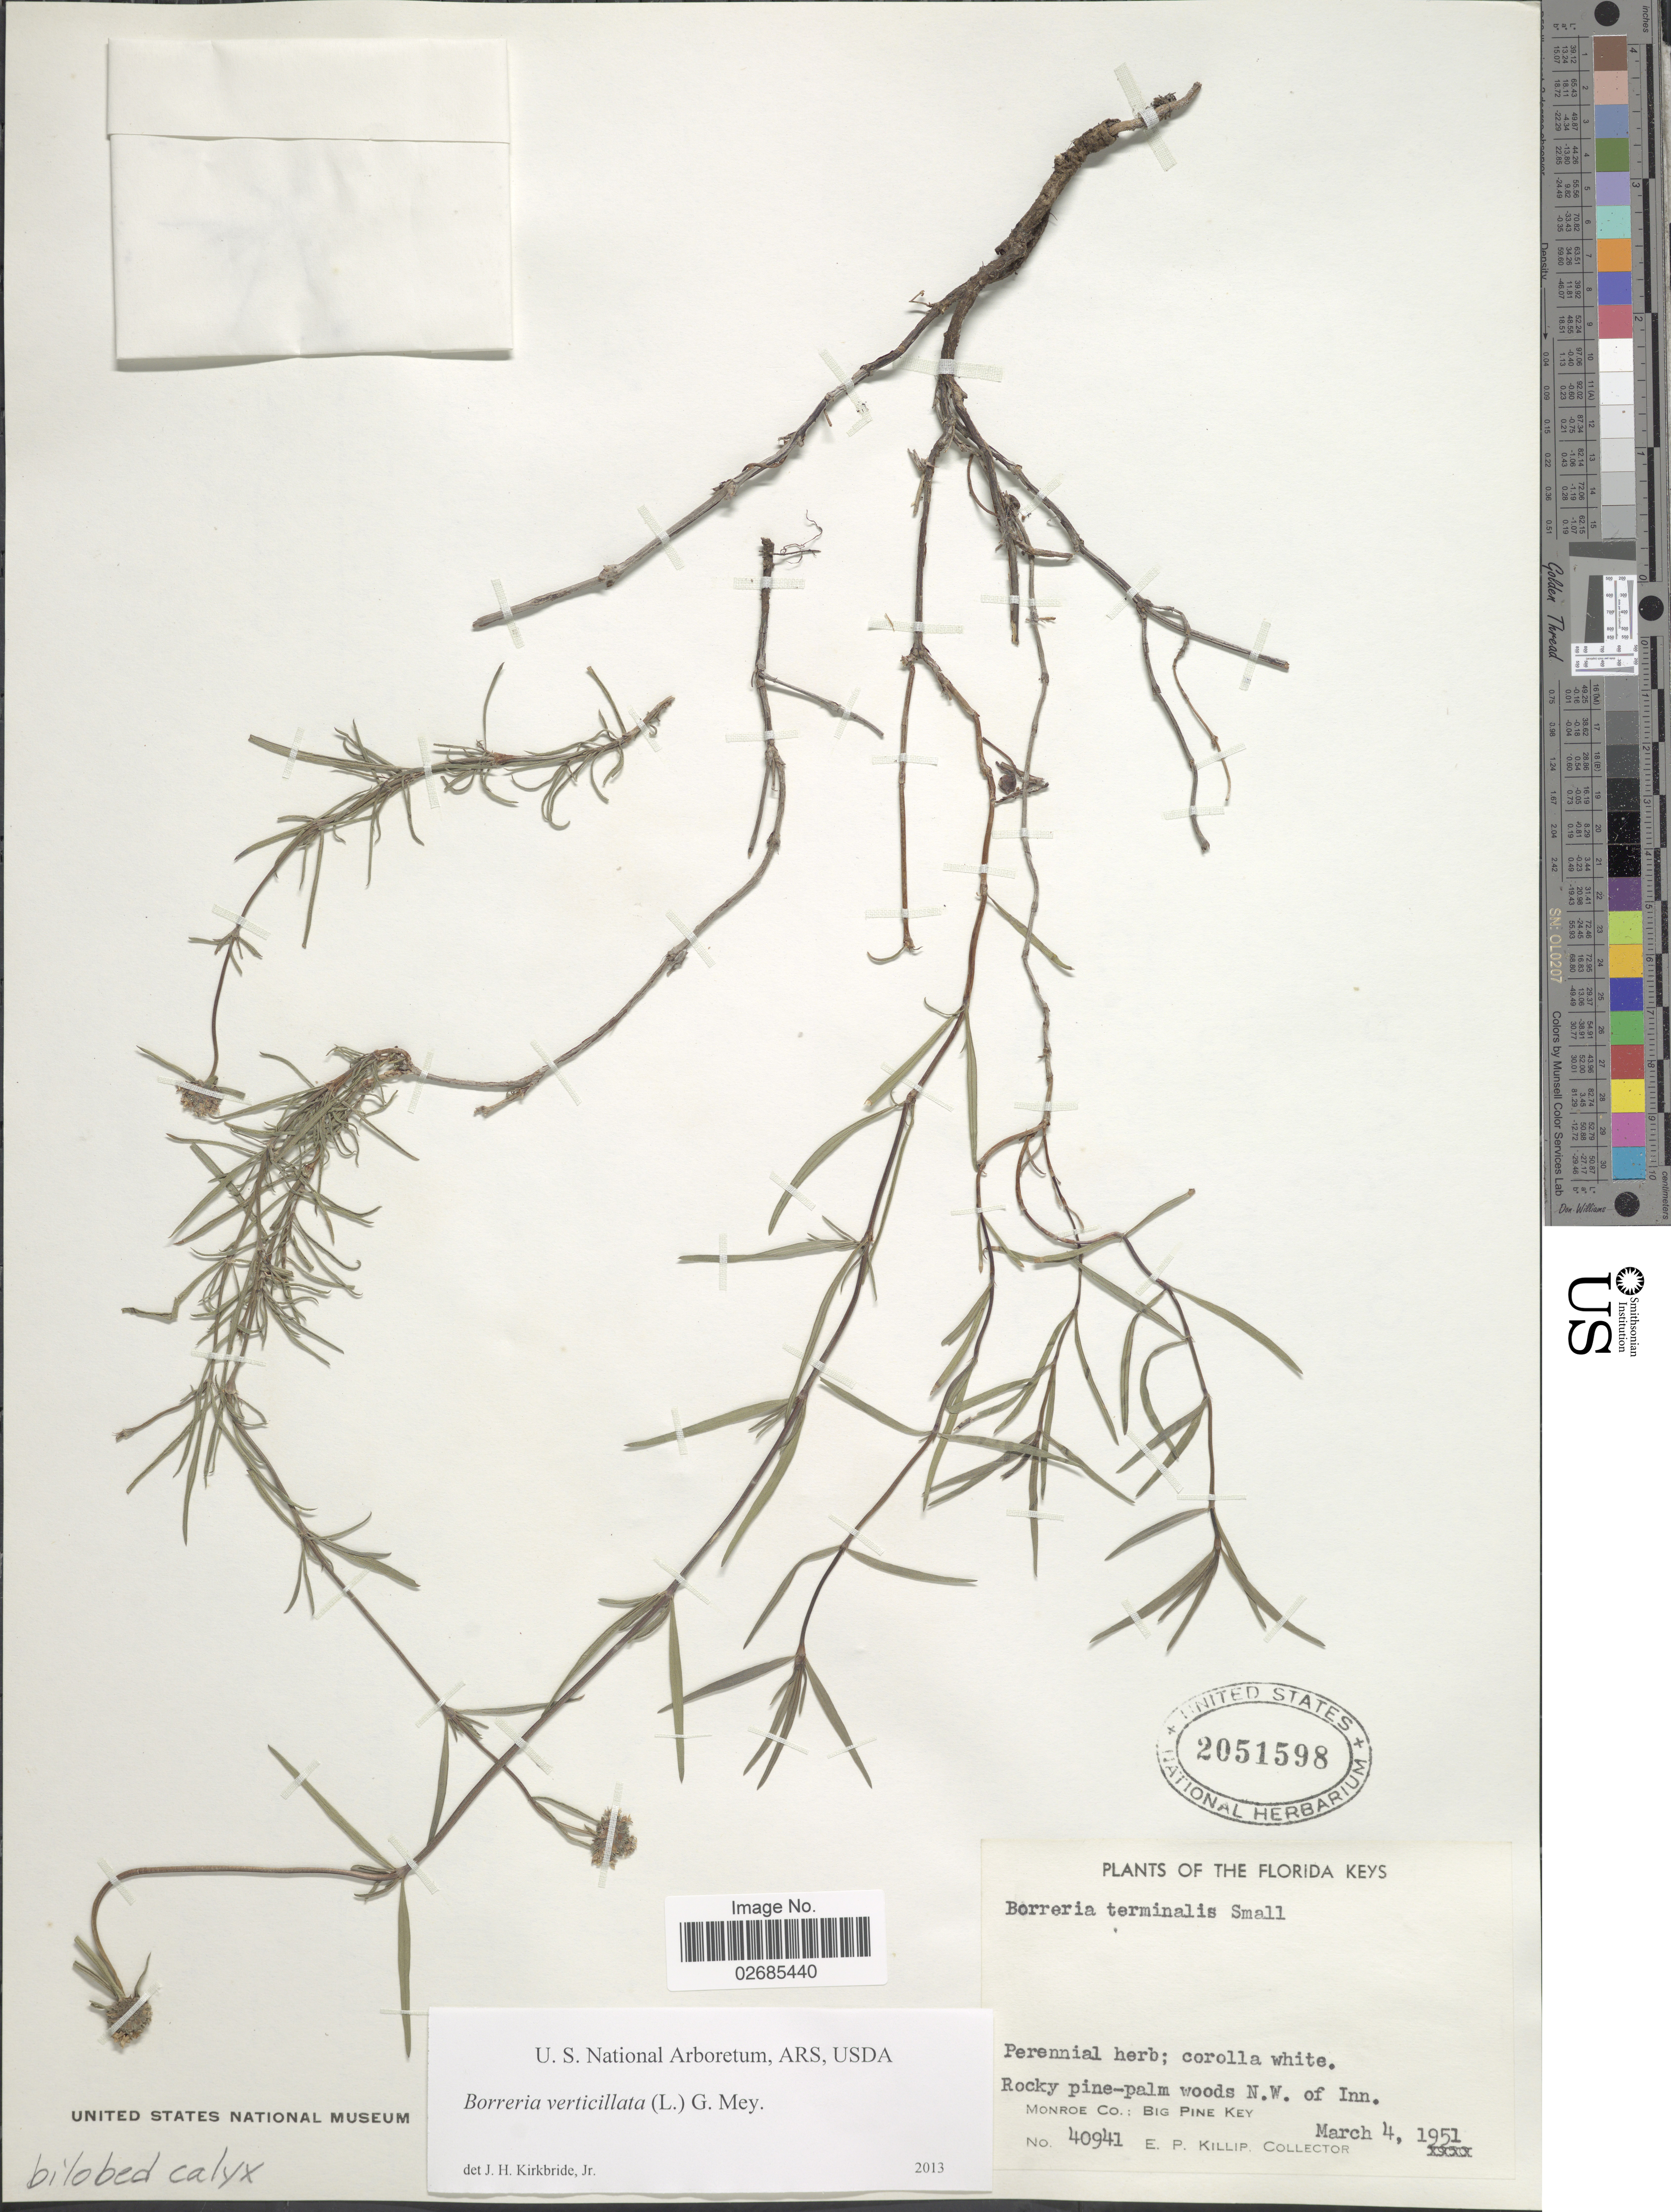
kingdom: Plantae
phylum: Tracheophyta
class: Magnoliopsida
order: Gentianales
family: Rubiaceae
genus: Borreria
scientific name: Borreria verticillata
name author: (L.) G. Mey.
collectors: E. P. Killip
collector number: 40941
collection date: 1951-03-04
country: United States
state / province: Florida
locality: Florida Keys. Rocky pine-palm woods N.W. of Inn. Monroe Co.: Big Pine Key.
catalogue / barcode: US 2051598